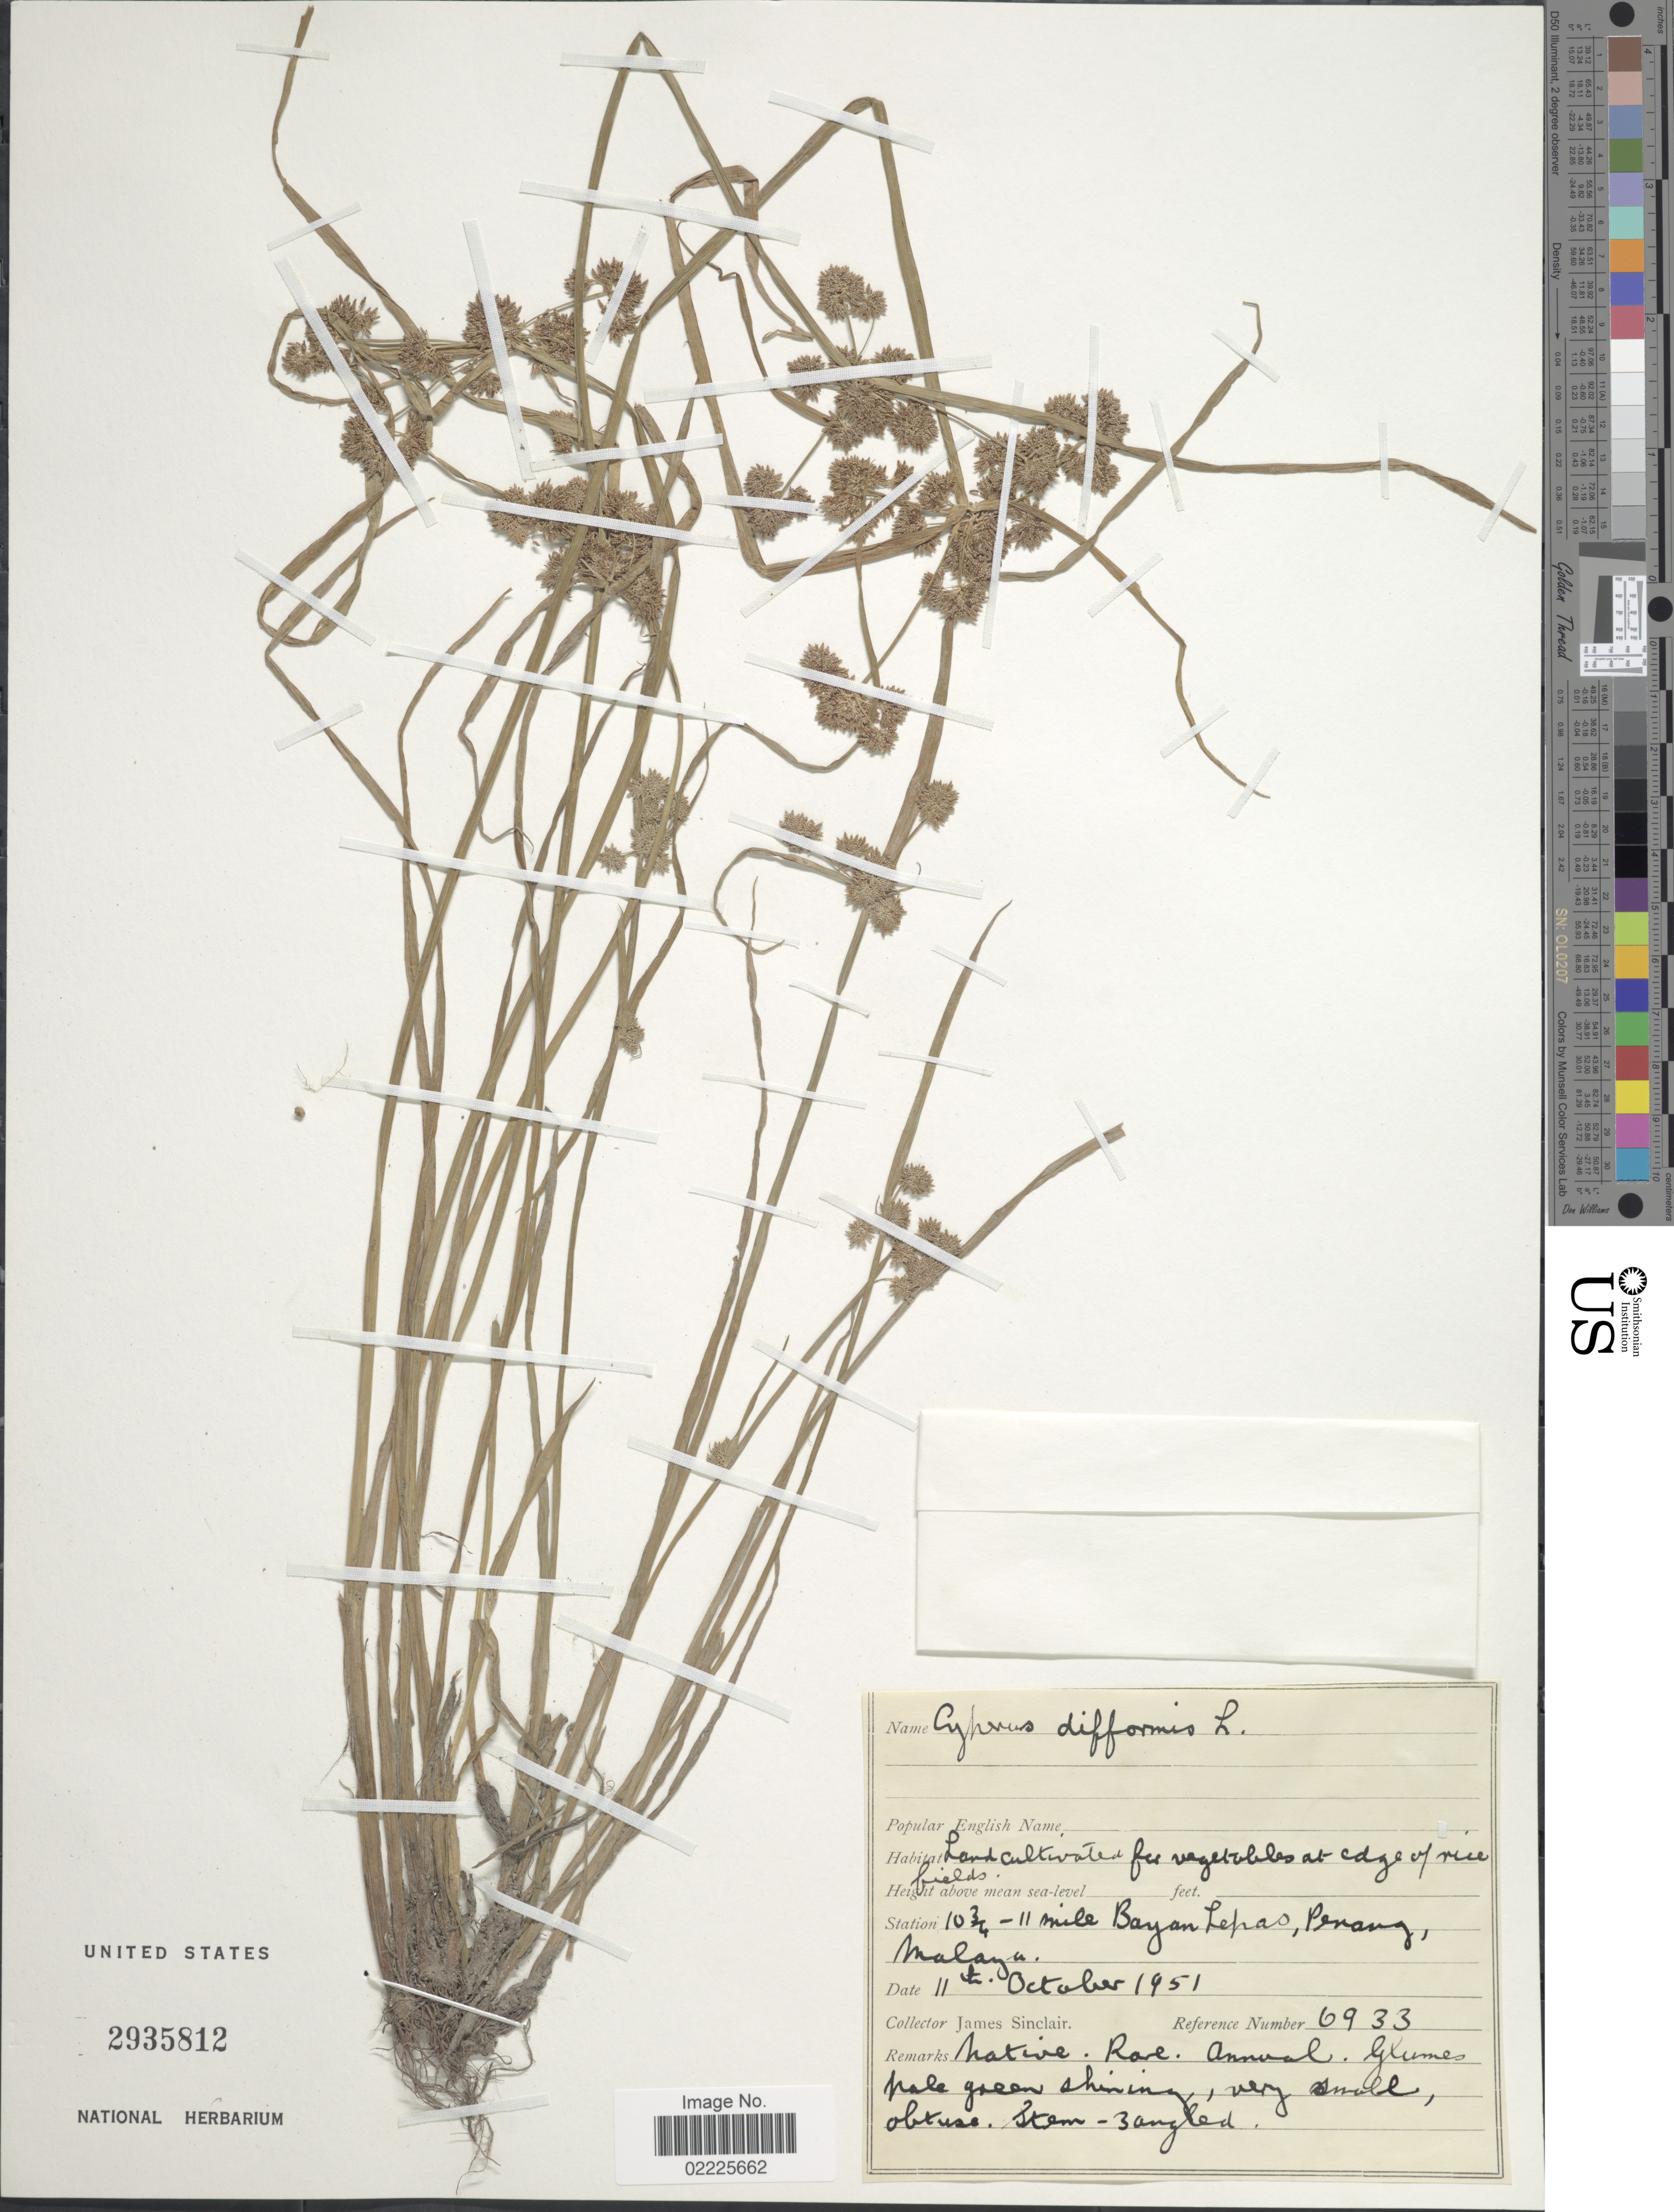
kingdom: Plantae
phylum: Tracheophyta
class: Liliopsida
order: Poales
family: Cyperaceae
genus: Cyperus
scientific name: Cyperus difformis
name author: L.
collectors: J. Sinclair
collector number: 6933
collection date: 1951-10-11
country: Malaysia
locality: Land cultivated at edge of river fields, 10 3/4-11 mile Bayan Lepas, Penang, Malaya.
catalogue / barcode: US 2935812